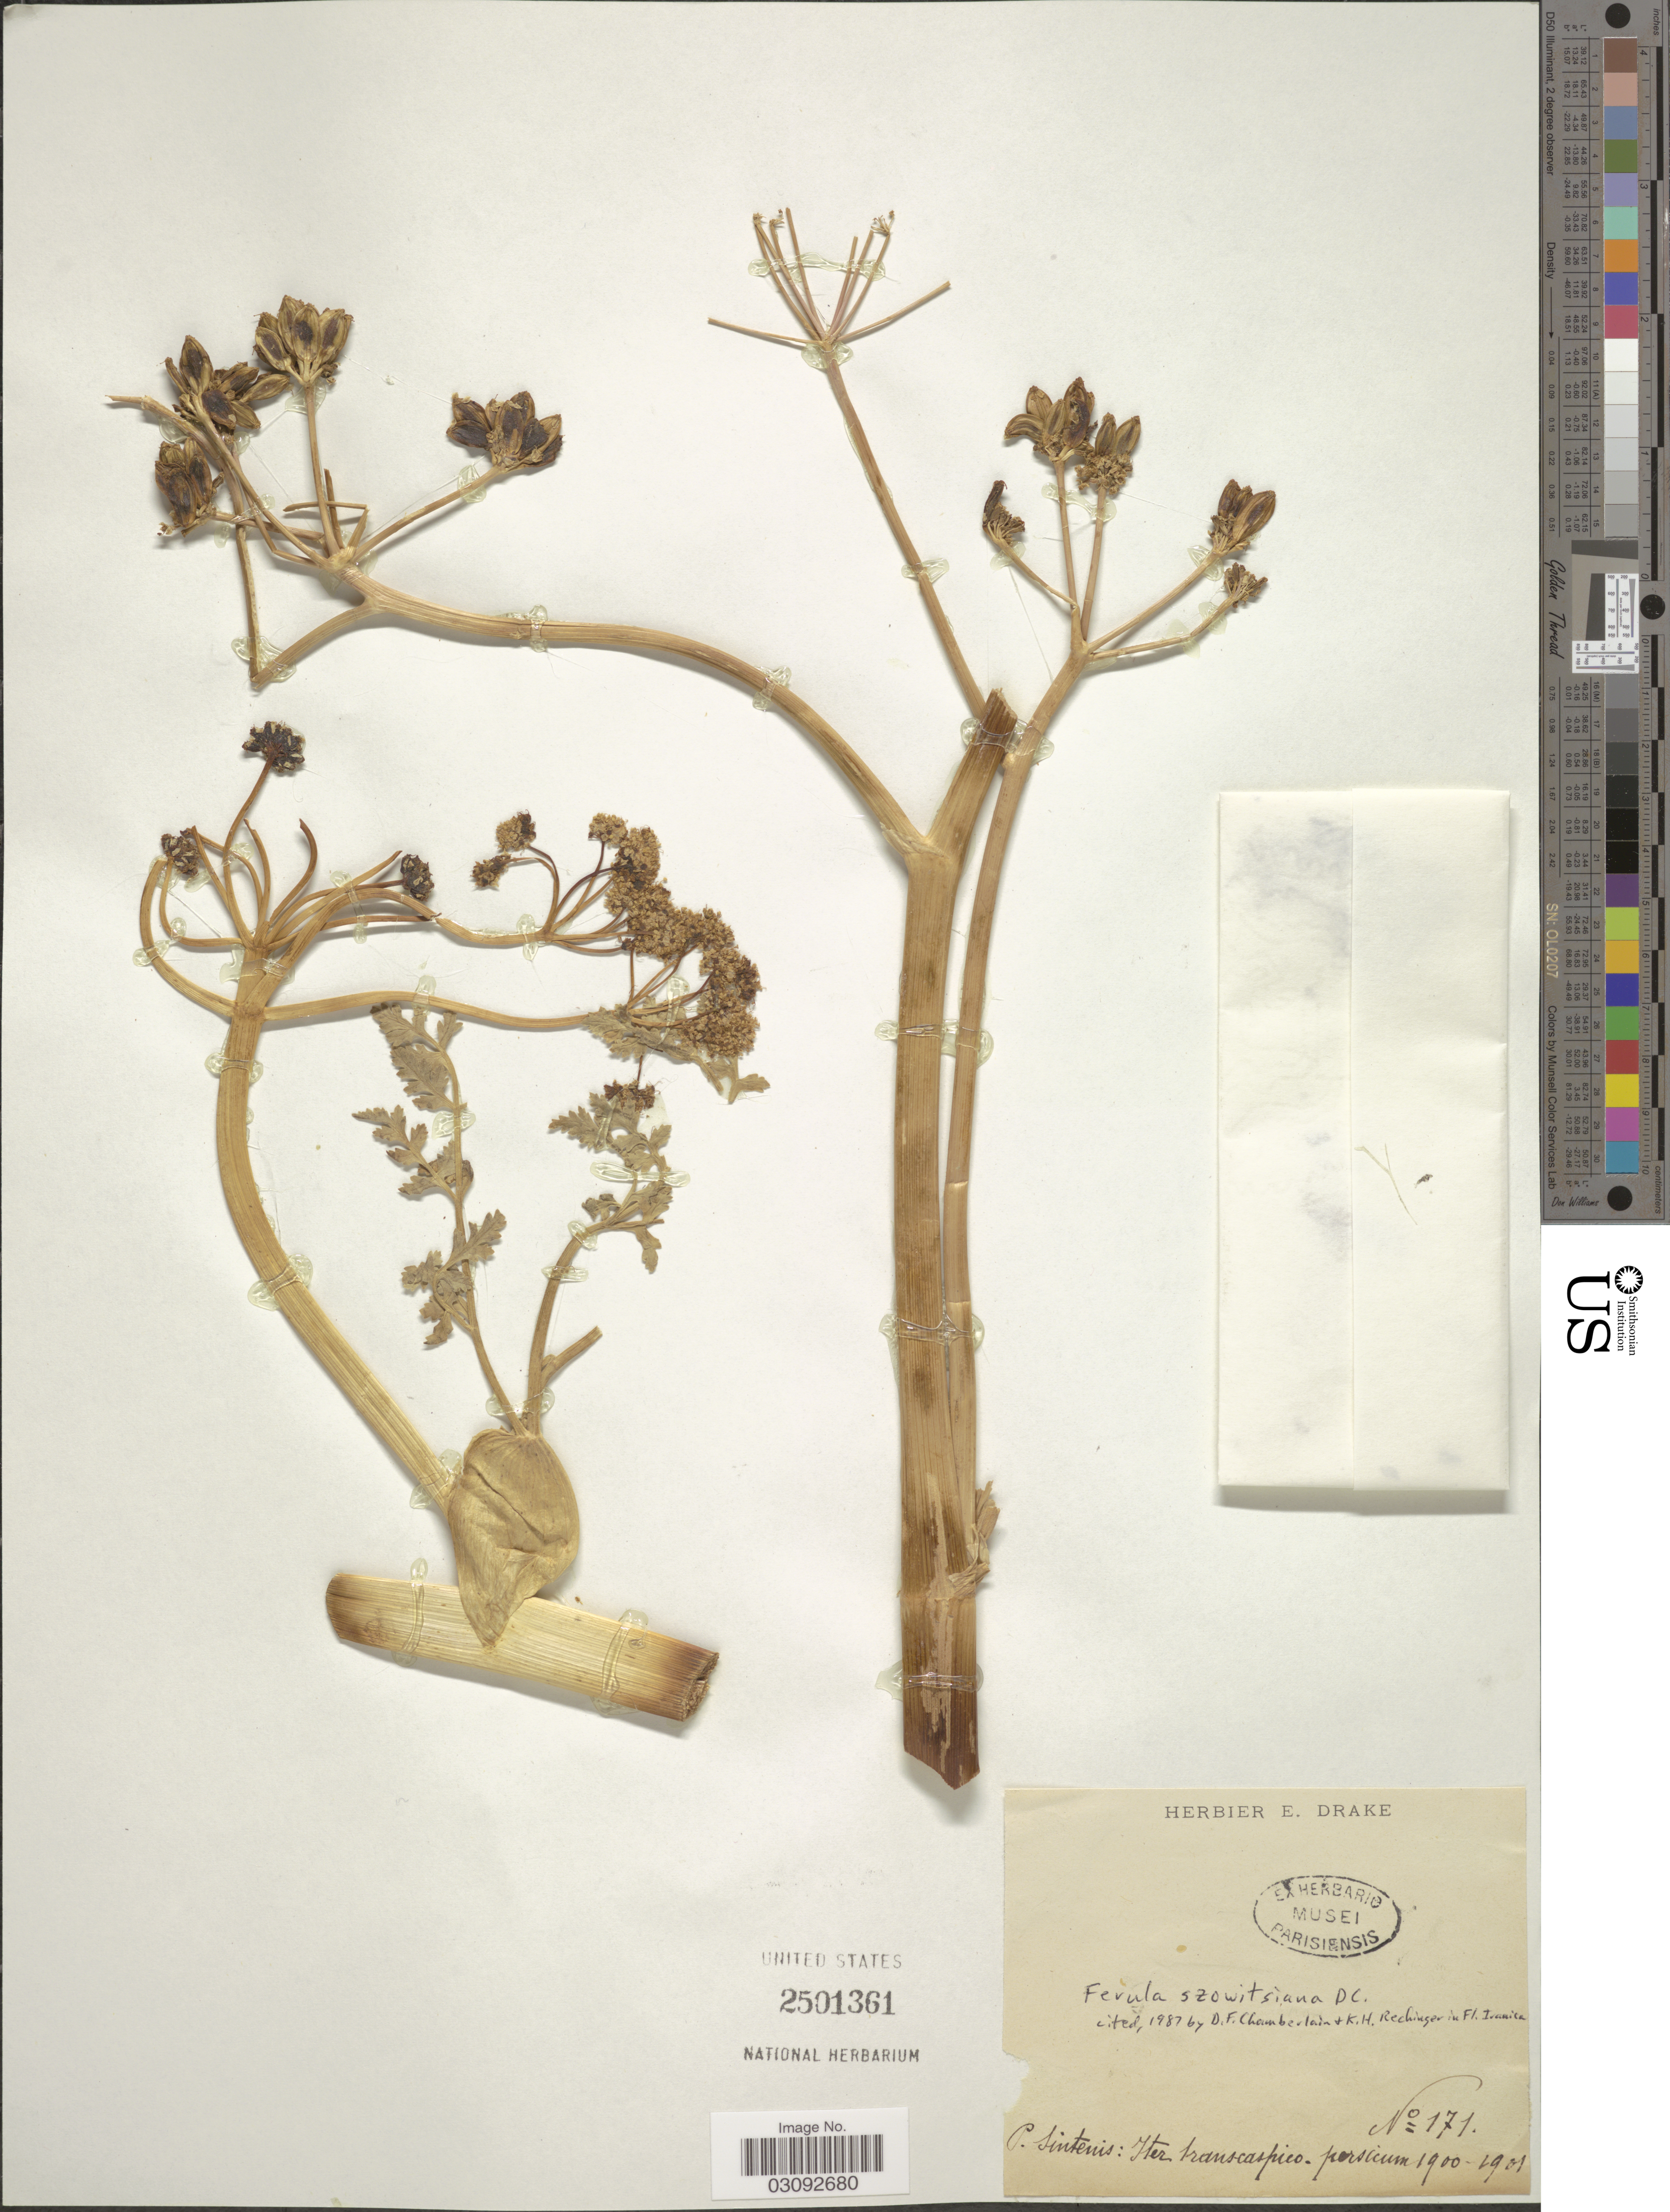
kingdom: Plantae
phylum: Tracheophyta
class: Magnoliopsida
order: Apiales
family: Apiaceae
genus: Ferula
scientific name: Ferula szowitsiana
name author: DC.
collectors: P. Sintenis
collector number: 171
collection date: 1900/1901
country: Iran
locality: Iter trans-caspico - persicum.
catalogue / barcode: US 2501361